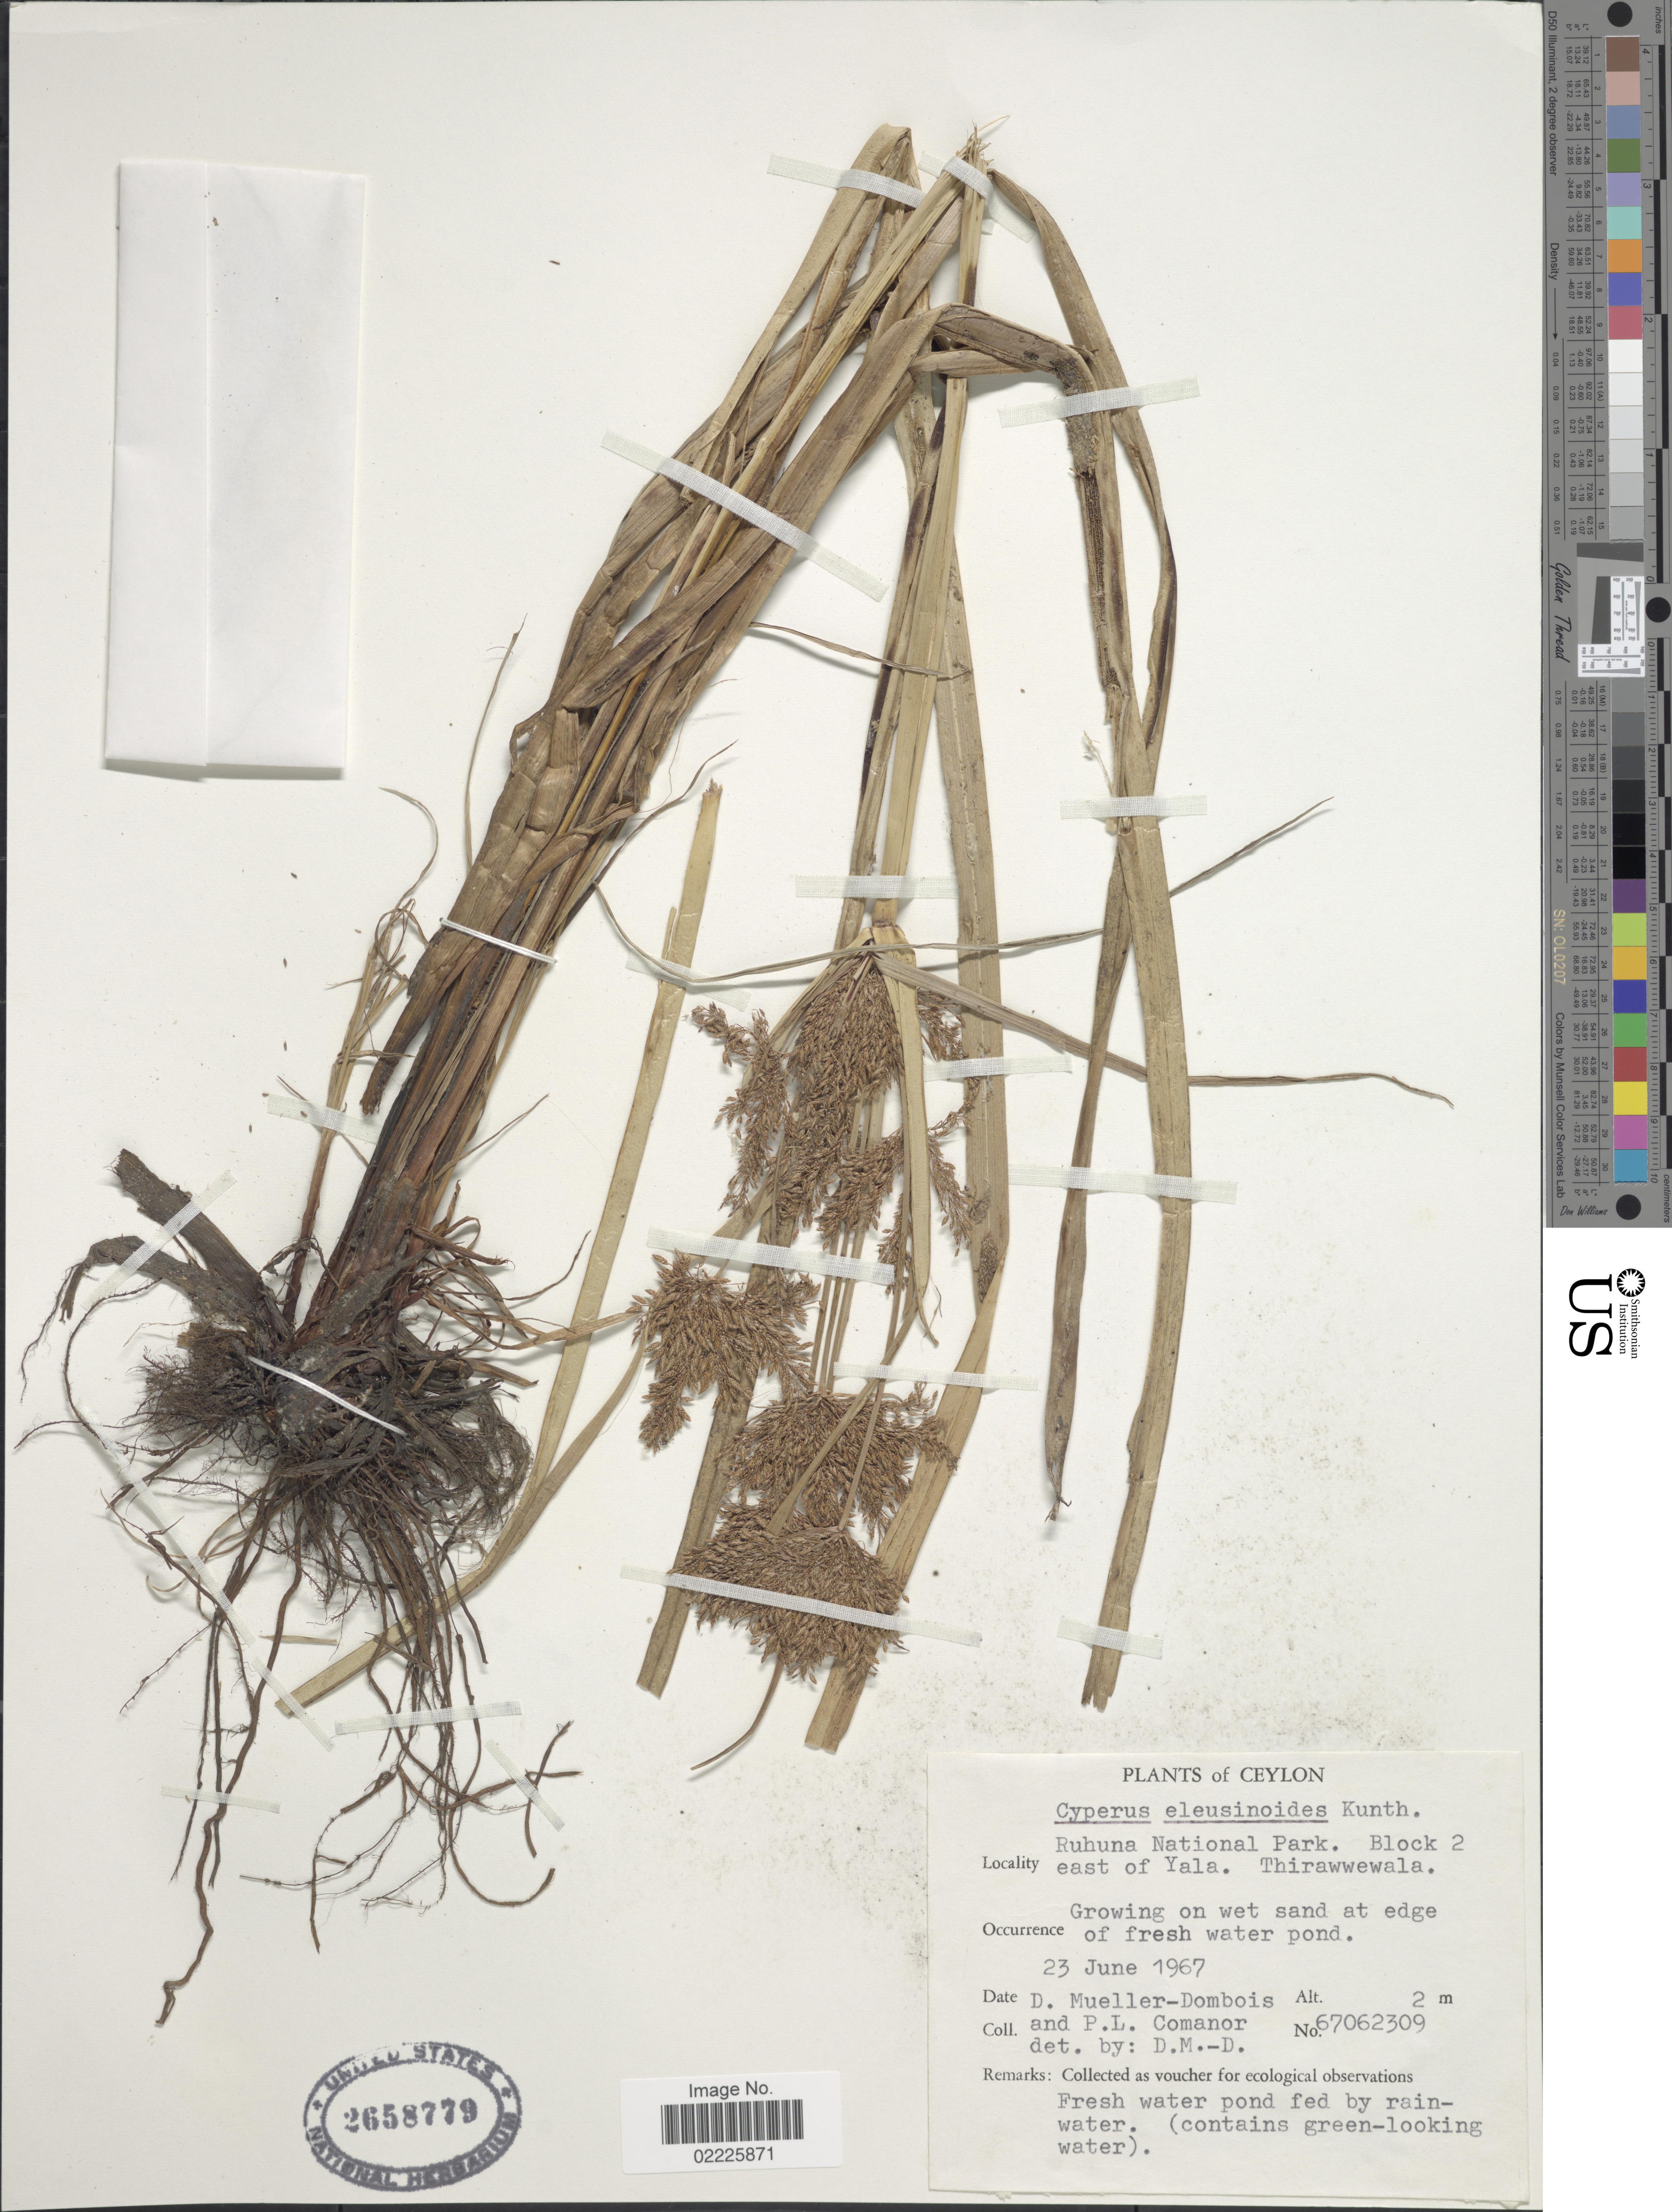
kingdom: Plantae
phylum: Tracheophyta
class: Liliopsida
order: Poales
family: Cyperaceae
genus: Cyperus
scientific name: Cyperus nutans subsp. eleusinoides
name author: (Kunth) T. Koyama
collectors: D. Mueller-Dombois & P. Comanor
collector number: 67062309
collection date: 1967-06-23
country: Sri Lanka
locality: Ceylon, Ruhuna National Park, Block 2 east of Yala. Thirawwewala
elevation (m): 2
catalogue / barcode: US 2658779